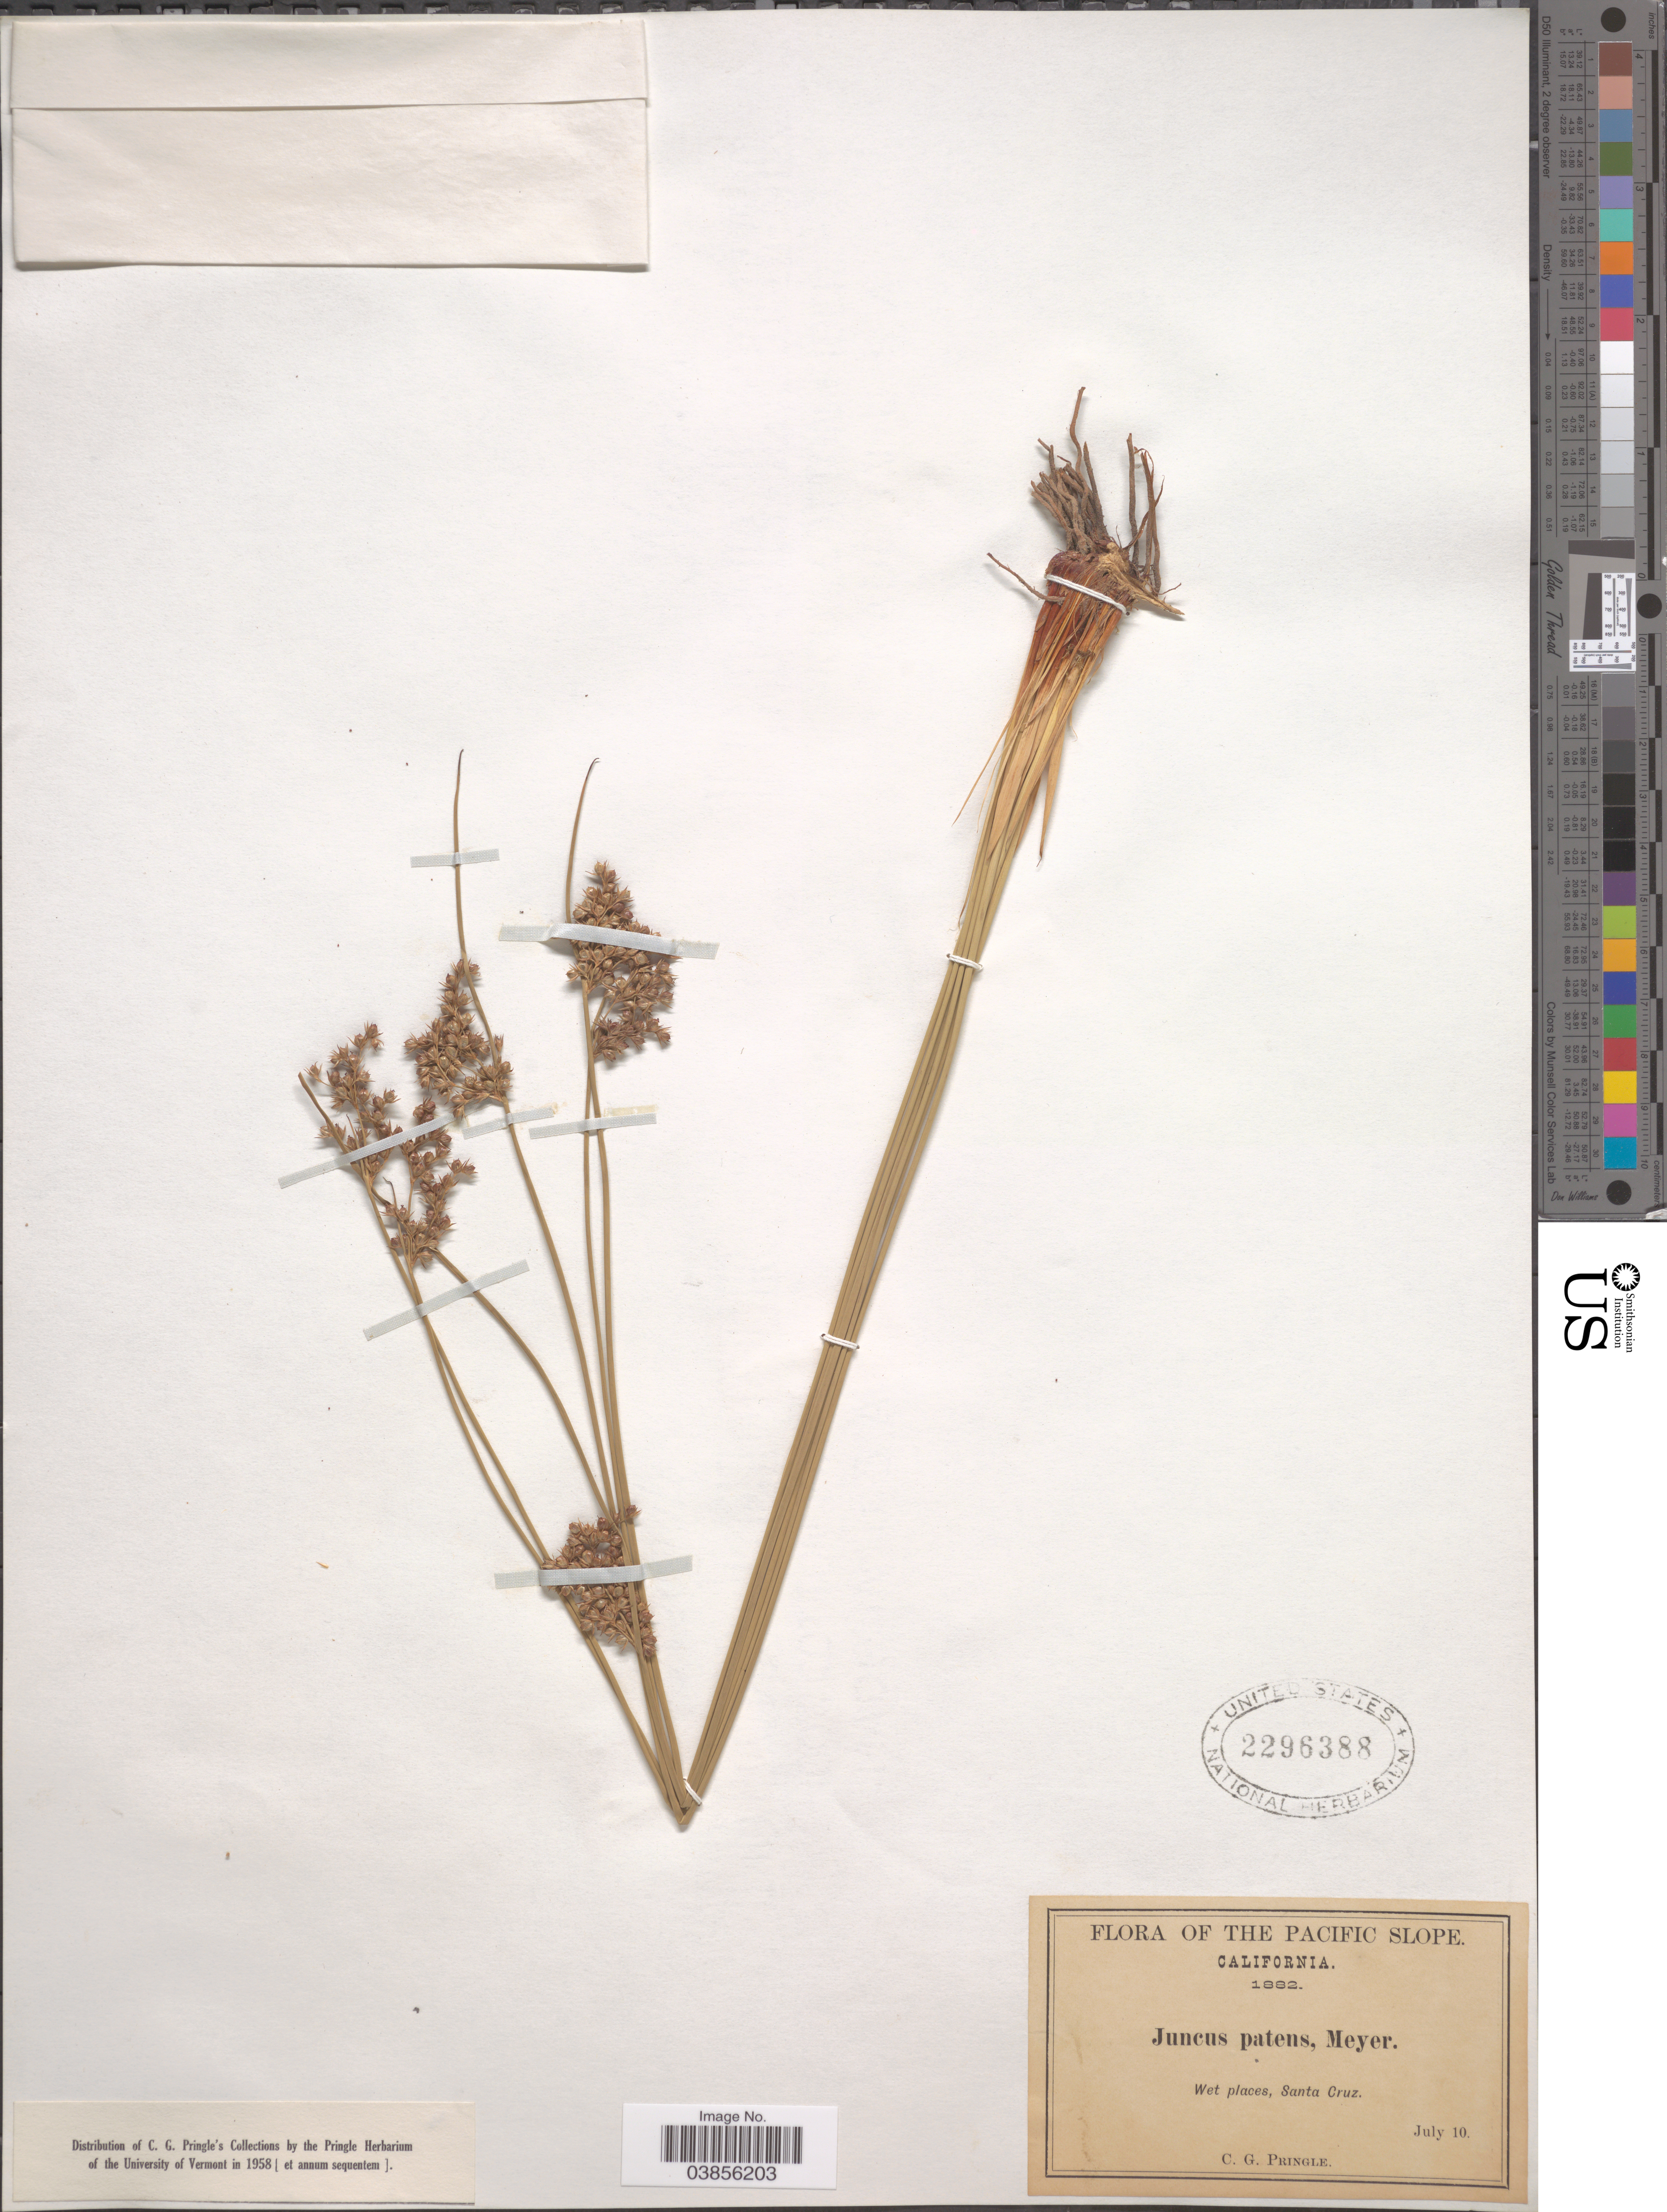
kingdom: Plantae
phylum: Tracheophyta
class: Liliopsida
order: Poales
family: Juncaceae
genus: Juncus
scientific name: Juncus patens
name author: E. Mey.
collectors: C. G. Pringle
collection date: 1882-07-10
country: United States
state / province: California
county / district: Santa Cruz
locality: The Pacific Slope. Santa Cruz.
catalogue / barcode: US 2296388